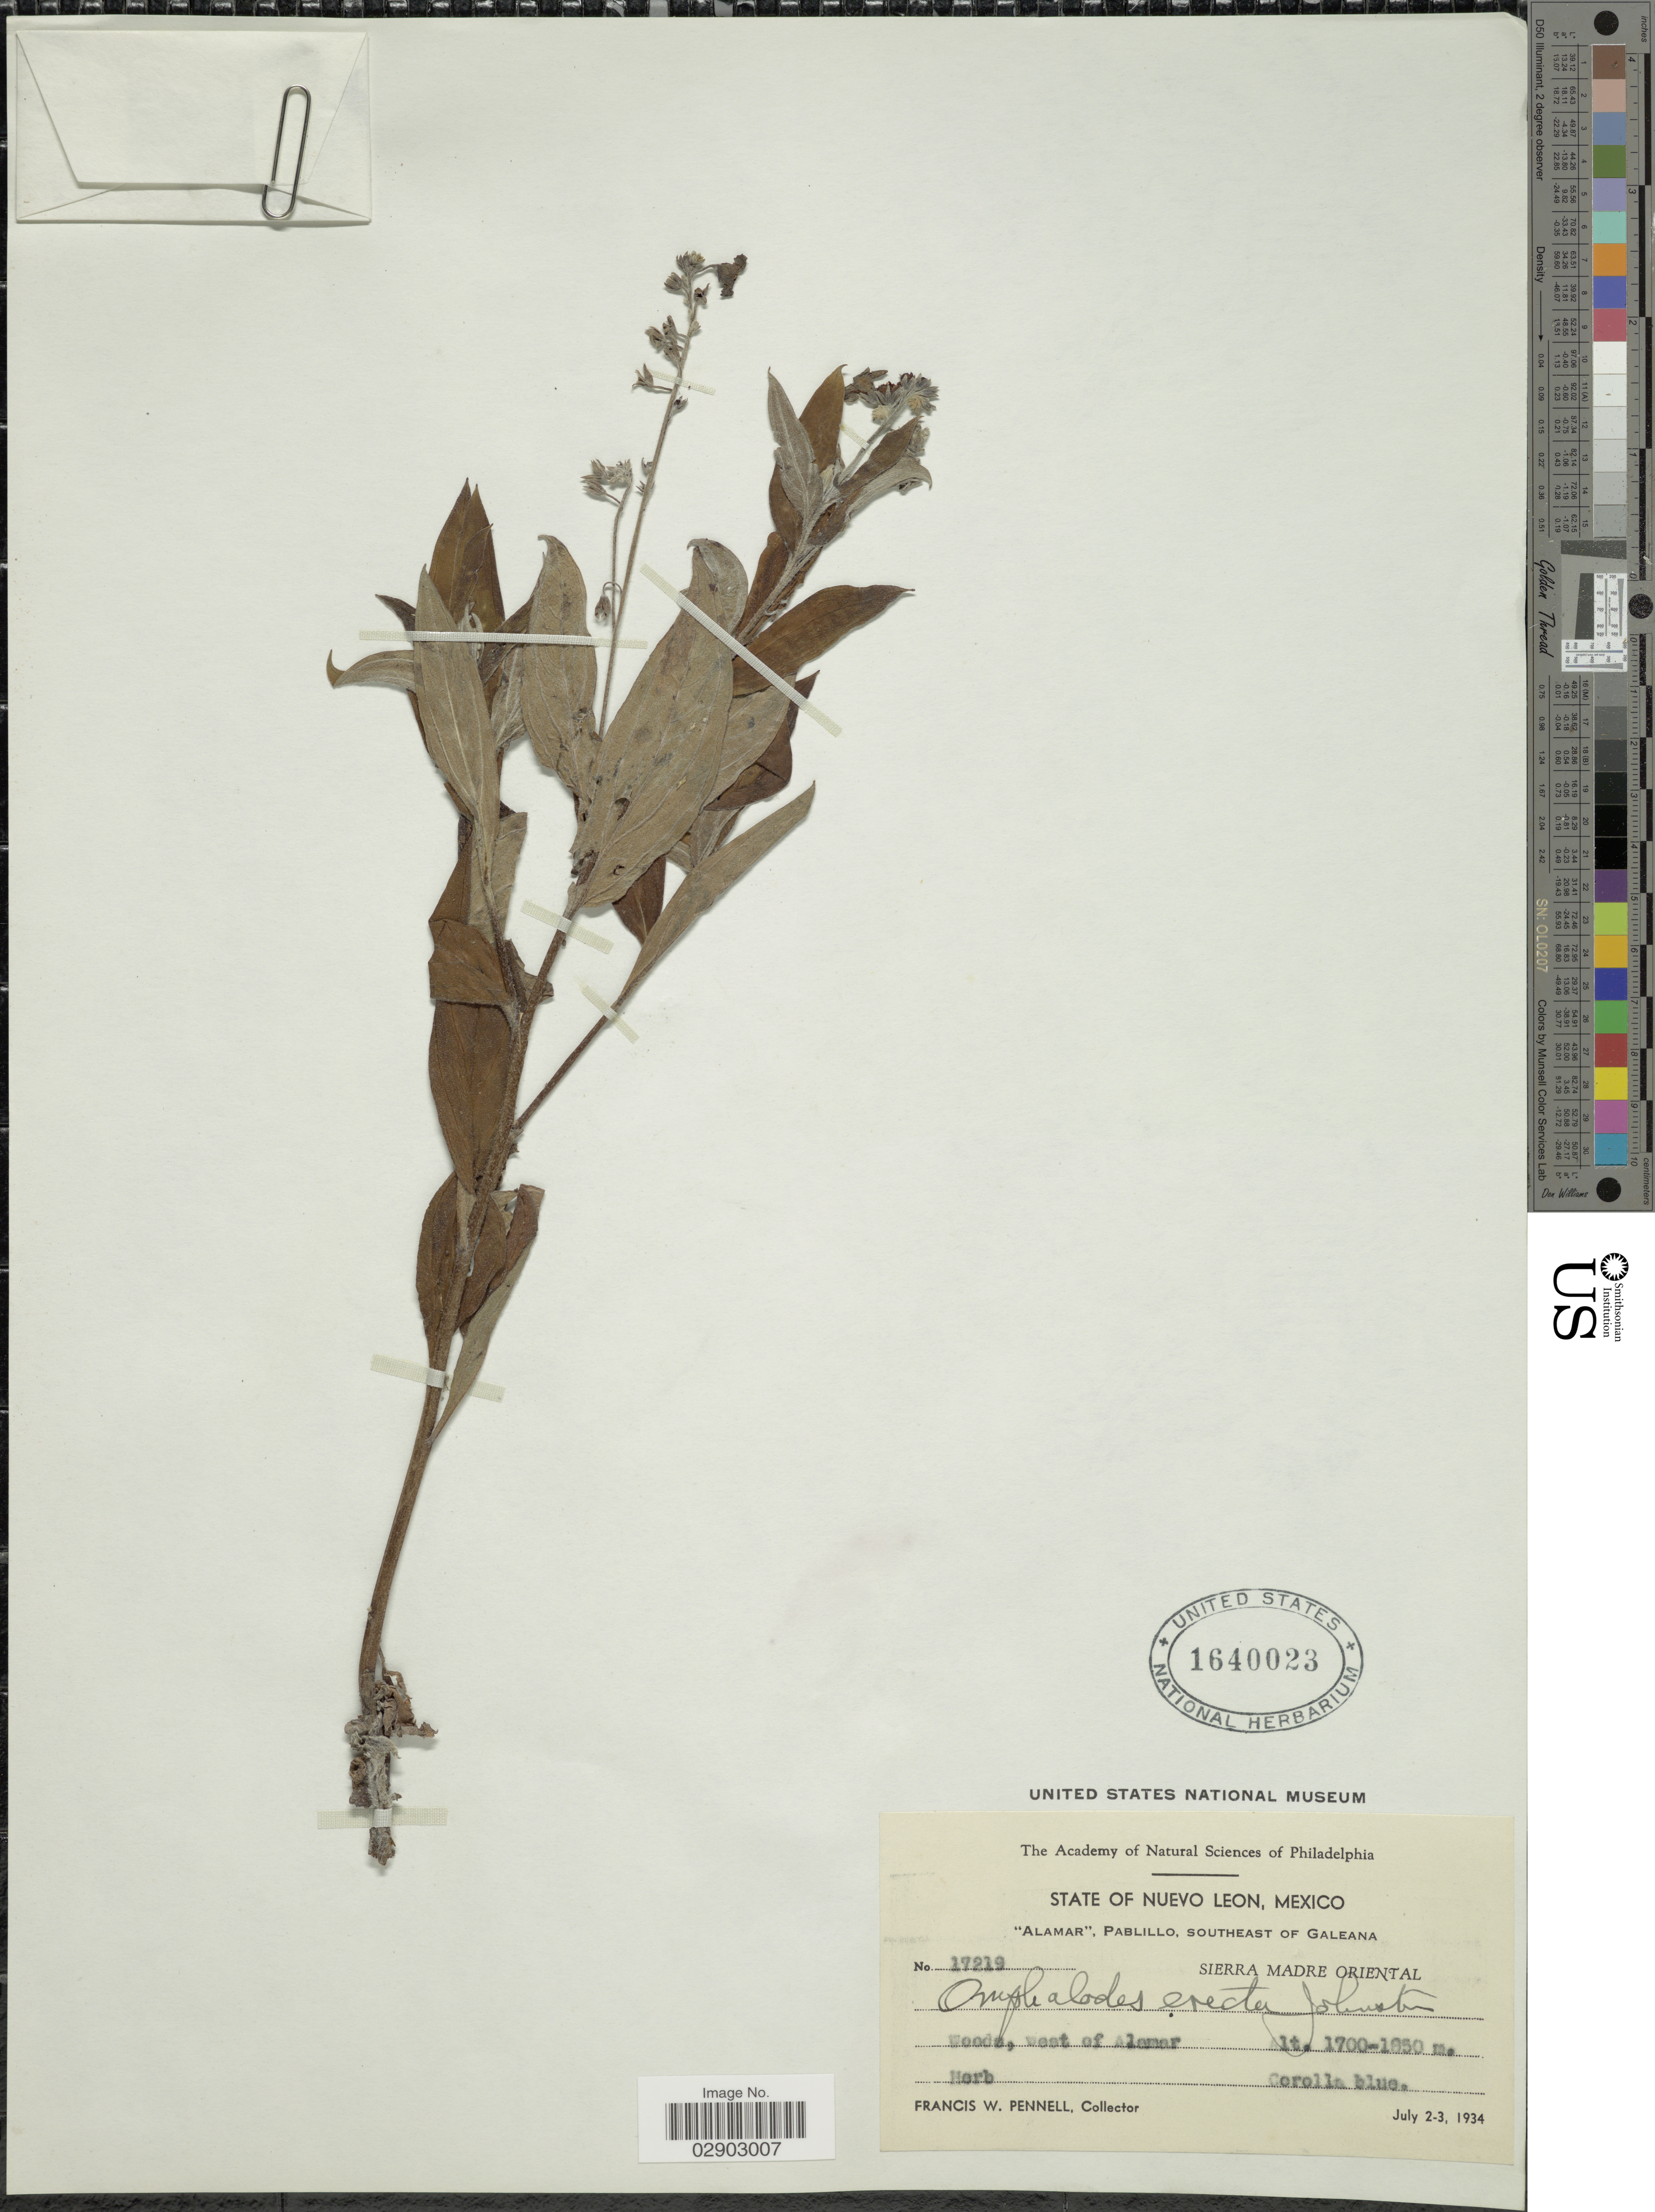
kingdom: Plantae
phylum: Tracheophyta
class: Magnoliopsida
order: Boraginales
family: Boraginaceae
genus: Omphalodes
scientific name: Omphalodes erecta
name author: I.M. Johnst.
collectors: F. W. Pennell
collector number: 17219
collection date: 1934-07-02/1934-07-03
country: Mexico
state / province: Nuevo León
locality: Alamar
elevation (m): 1700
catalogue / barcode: US 1640023